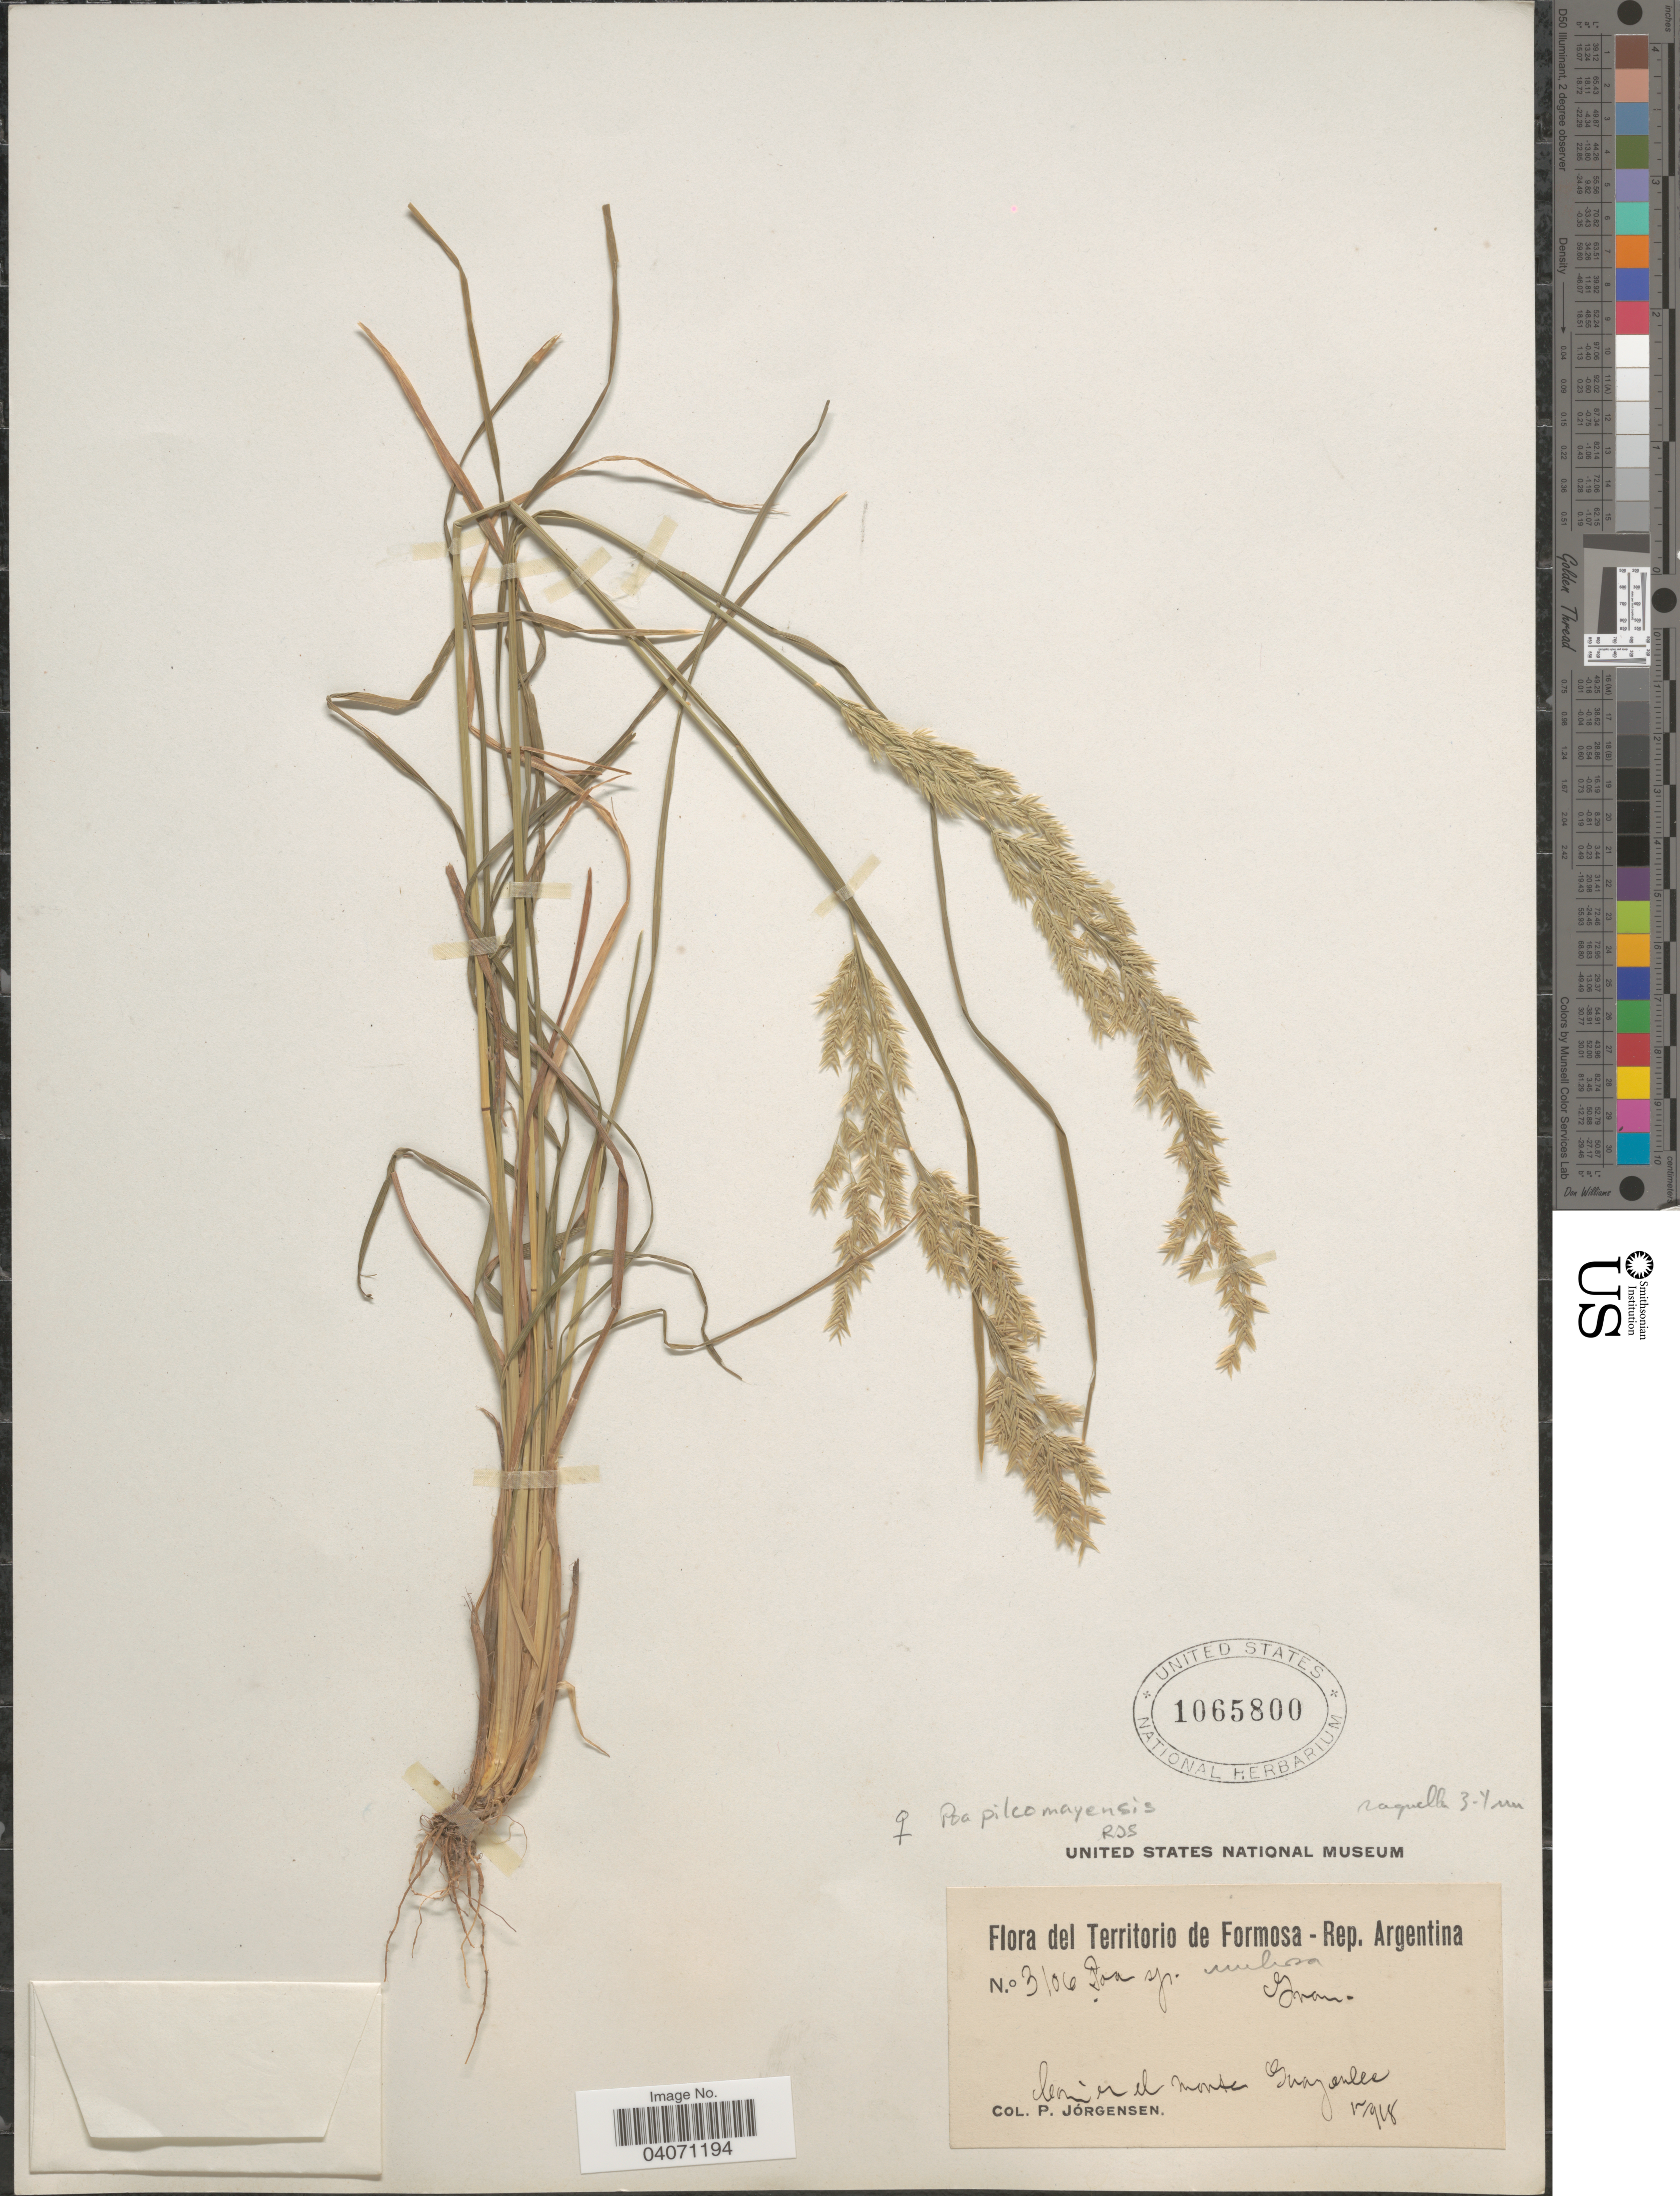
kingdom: Plantae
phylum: Tracheophyta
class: Liliopsida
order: Poales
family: Poaceae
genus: Poa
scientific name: Poa pilcomayensis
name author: Hack.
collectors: P. Jörgensen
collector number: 3106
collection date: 1928-04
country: Argentina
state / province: Formosa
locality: Territorio de Formosa - Rep. Argentina.Común en el monte Guaycolec.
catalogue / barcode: US 1065800